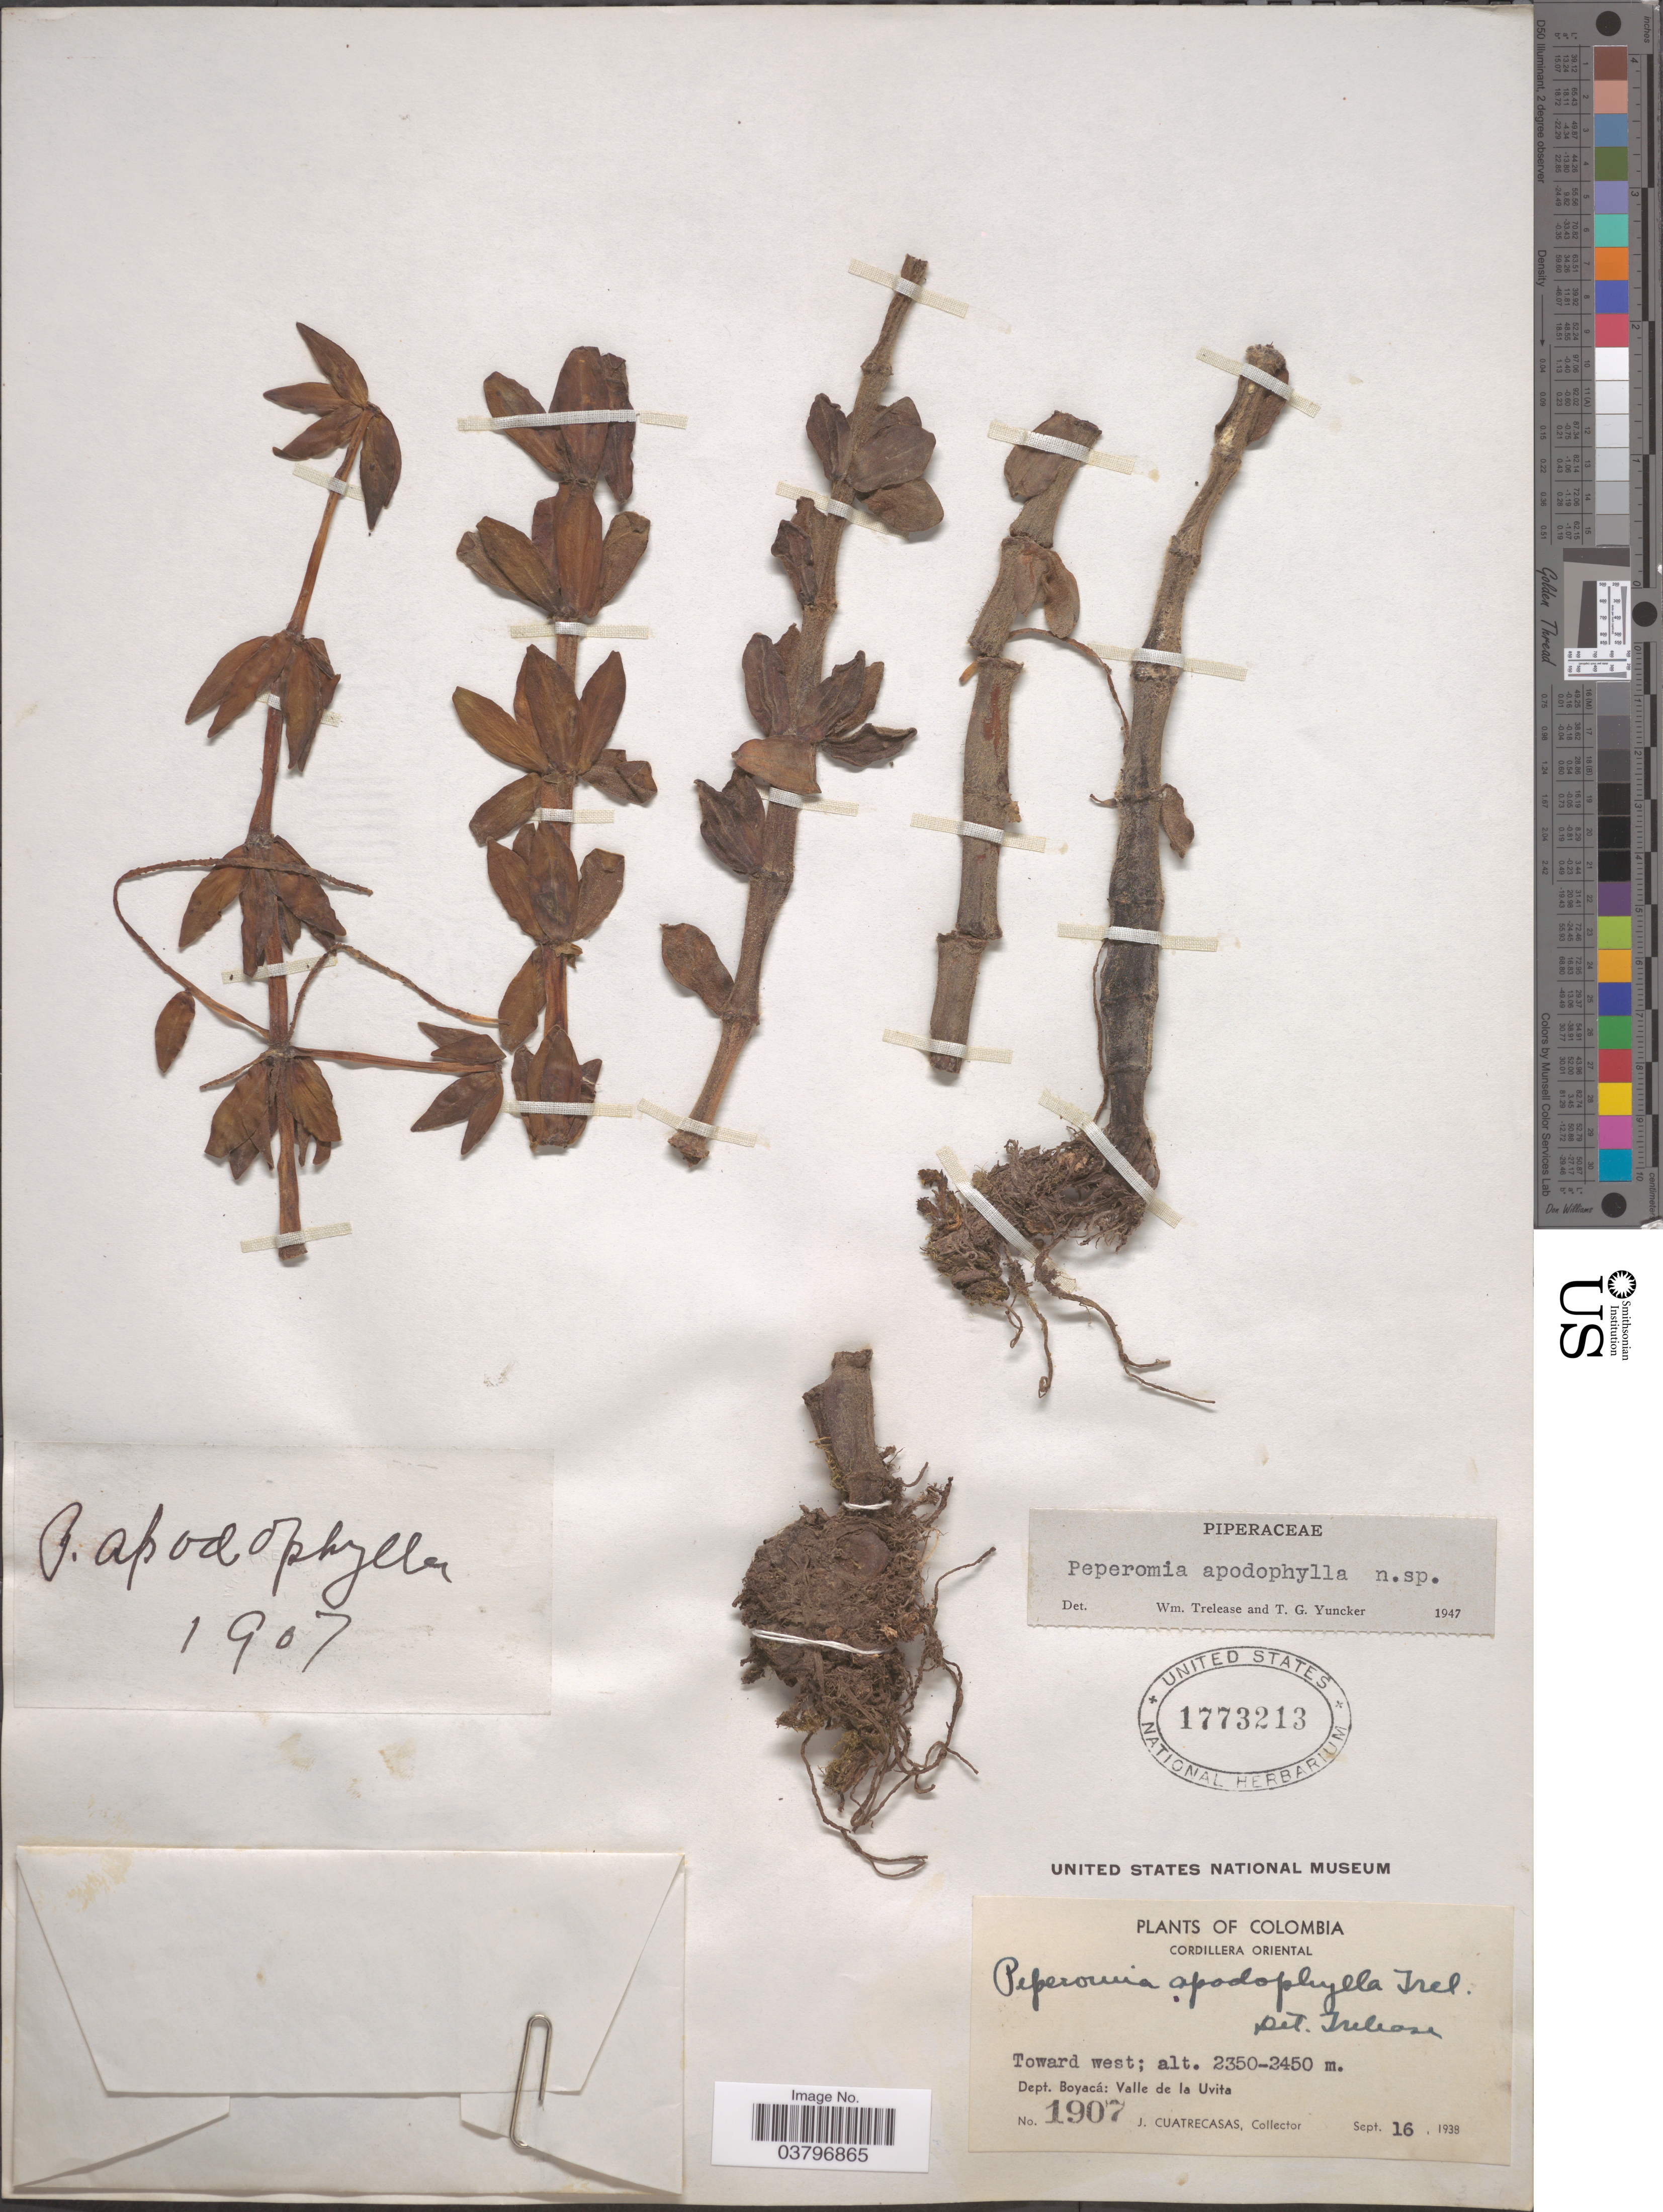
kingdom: Plantae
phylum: Tracheophyta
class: Magnoliopsida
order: Piperales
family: Piperaceae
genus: Peperomia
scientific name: Peperomia apodophylla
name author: Trel. & Yunck.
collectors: J. Cuatrecasas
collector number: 1907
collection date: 1938-09-16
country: Colombia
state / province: Boyacá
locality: Cordillera Oriental. Toward west. Dept. Boyacá: Valle de la Uvita.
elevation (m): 2350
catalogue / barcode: US 1773213